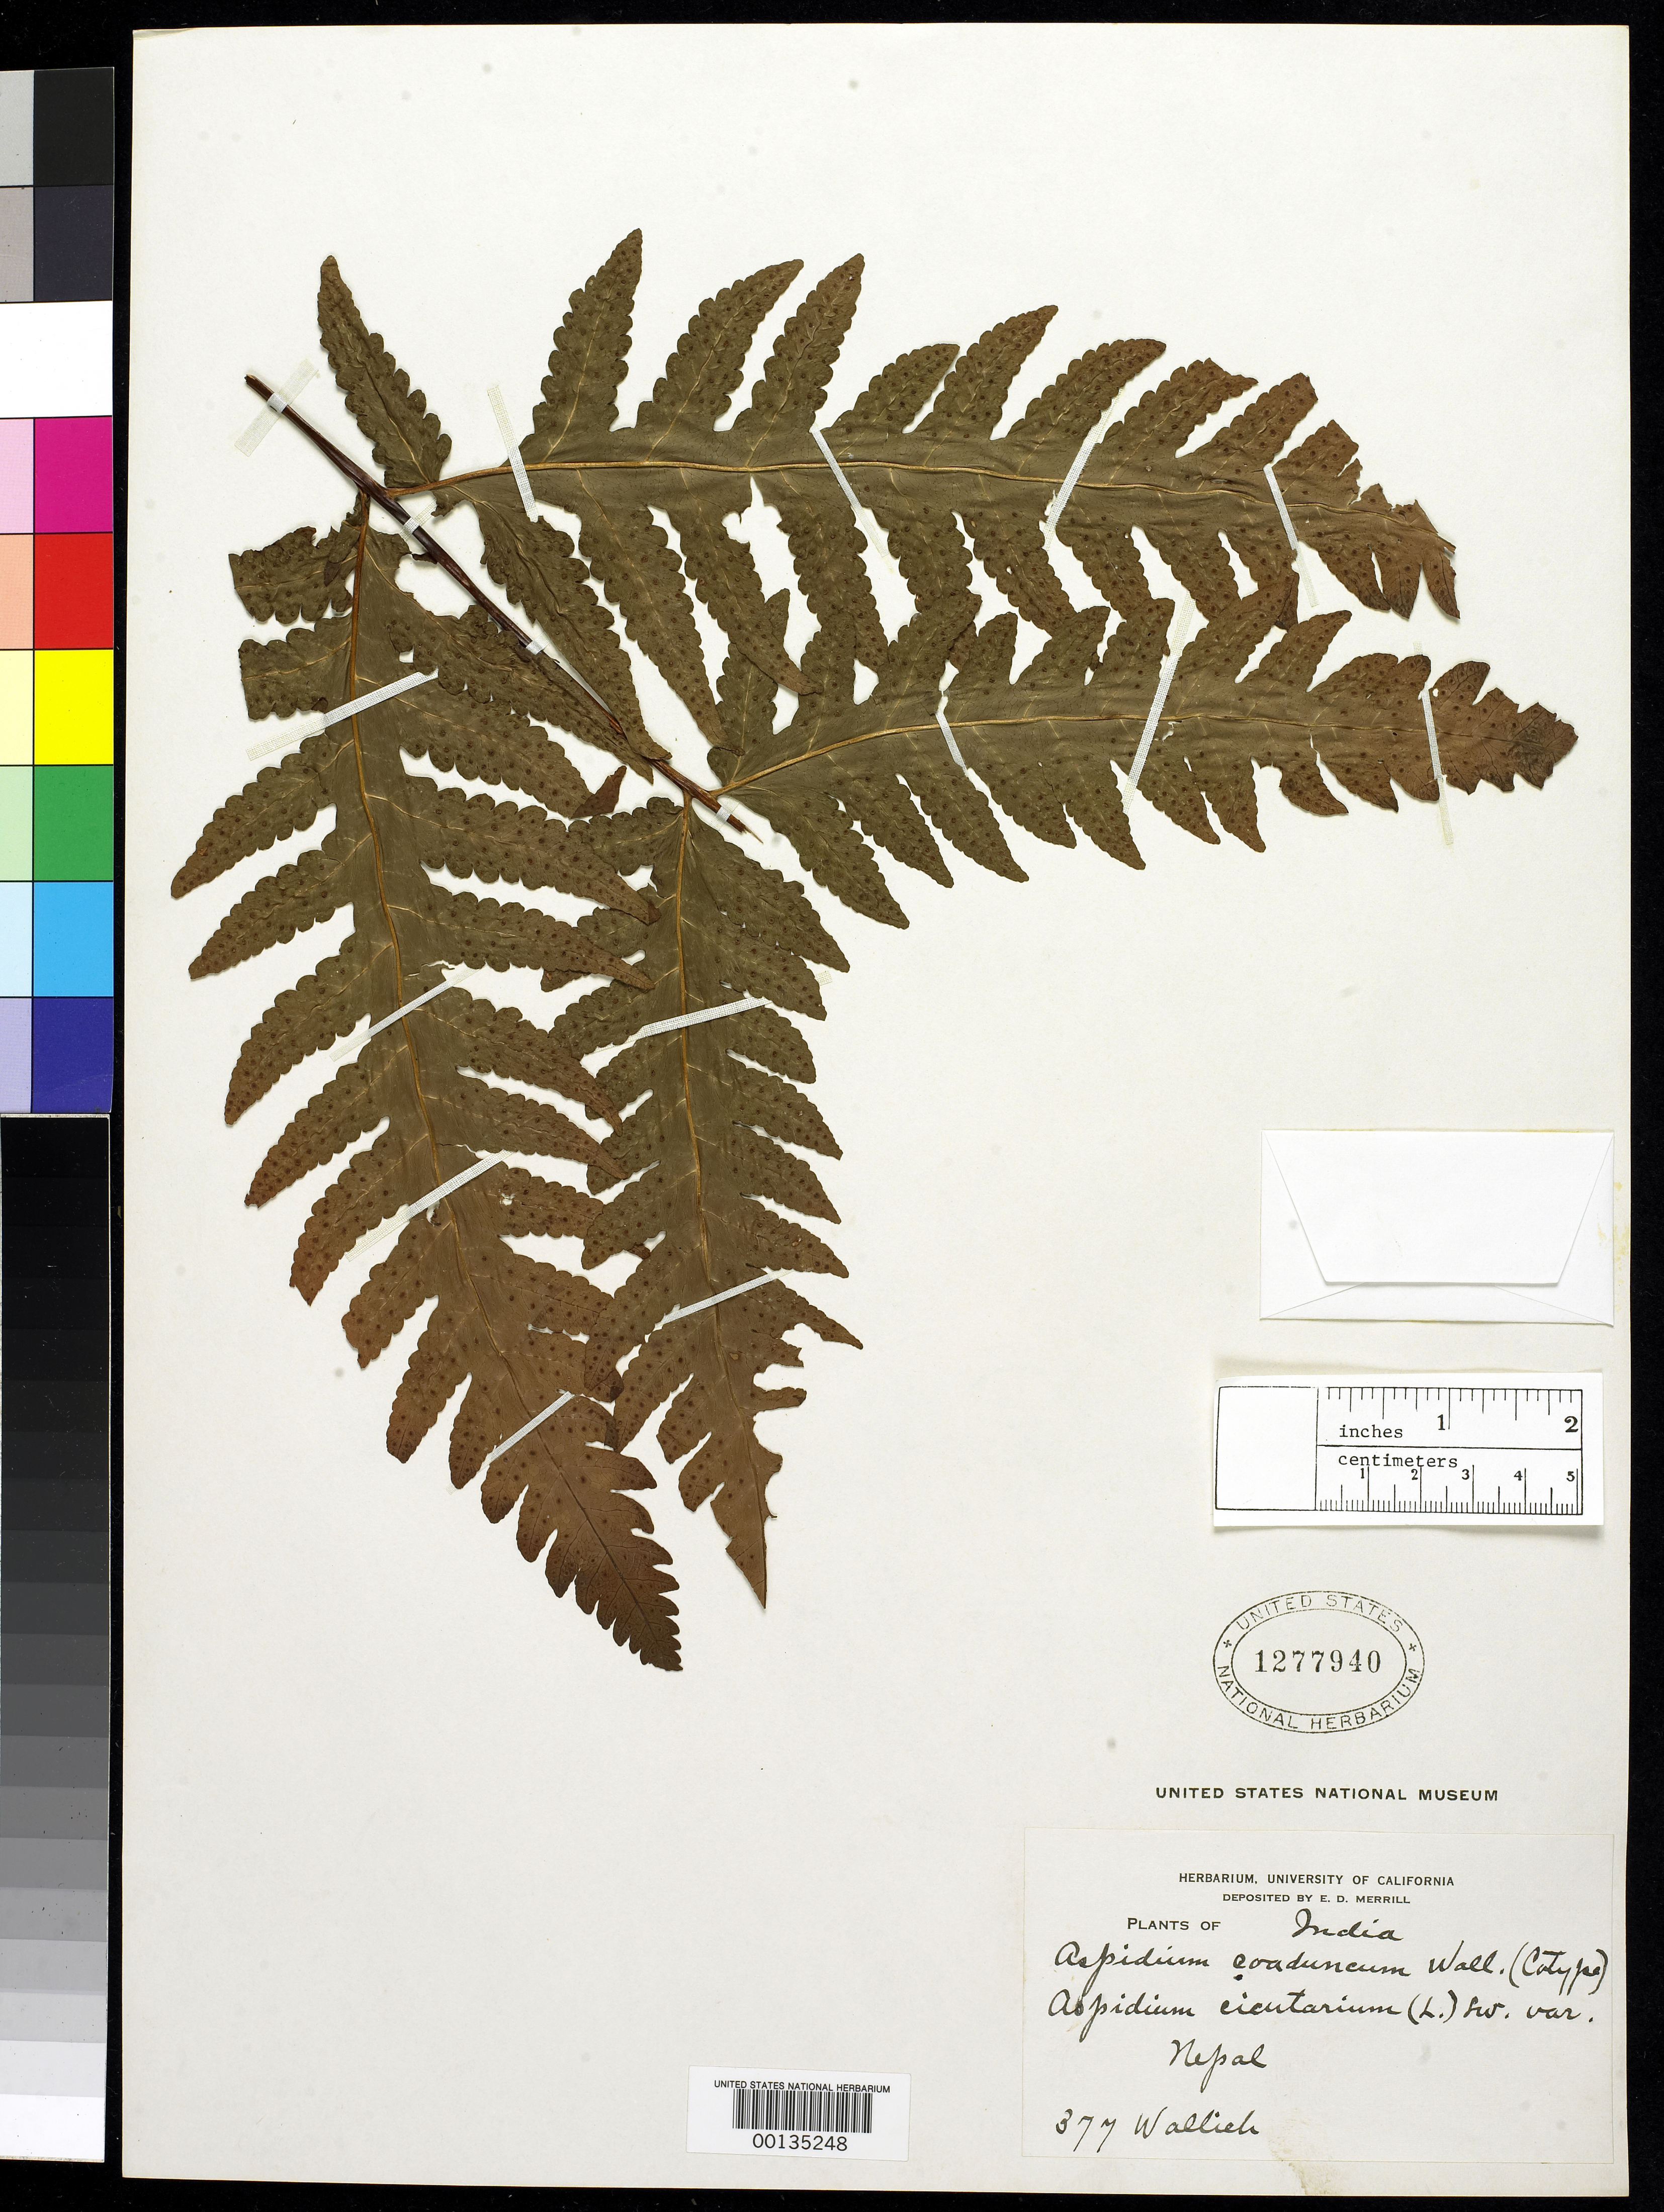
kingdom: Plantae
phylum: Tracheophyta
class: Polypodiopsida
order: Polypodiales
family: Tectariaceae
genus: Aspidium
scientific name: Aspidium coadunatum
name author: Wall. ex Hook. & Grev.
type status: Type Collection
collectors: N. Wallich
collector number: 377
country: Nepal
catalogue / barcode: US 1277940